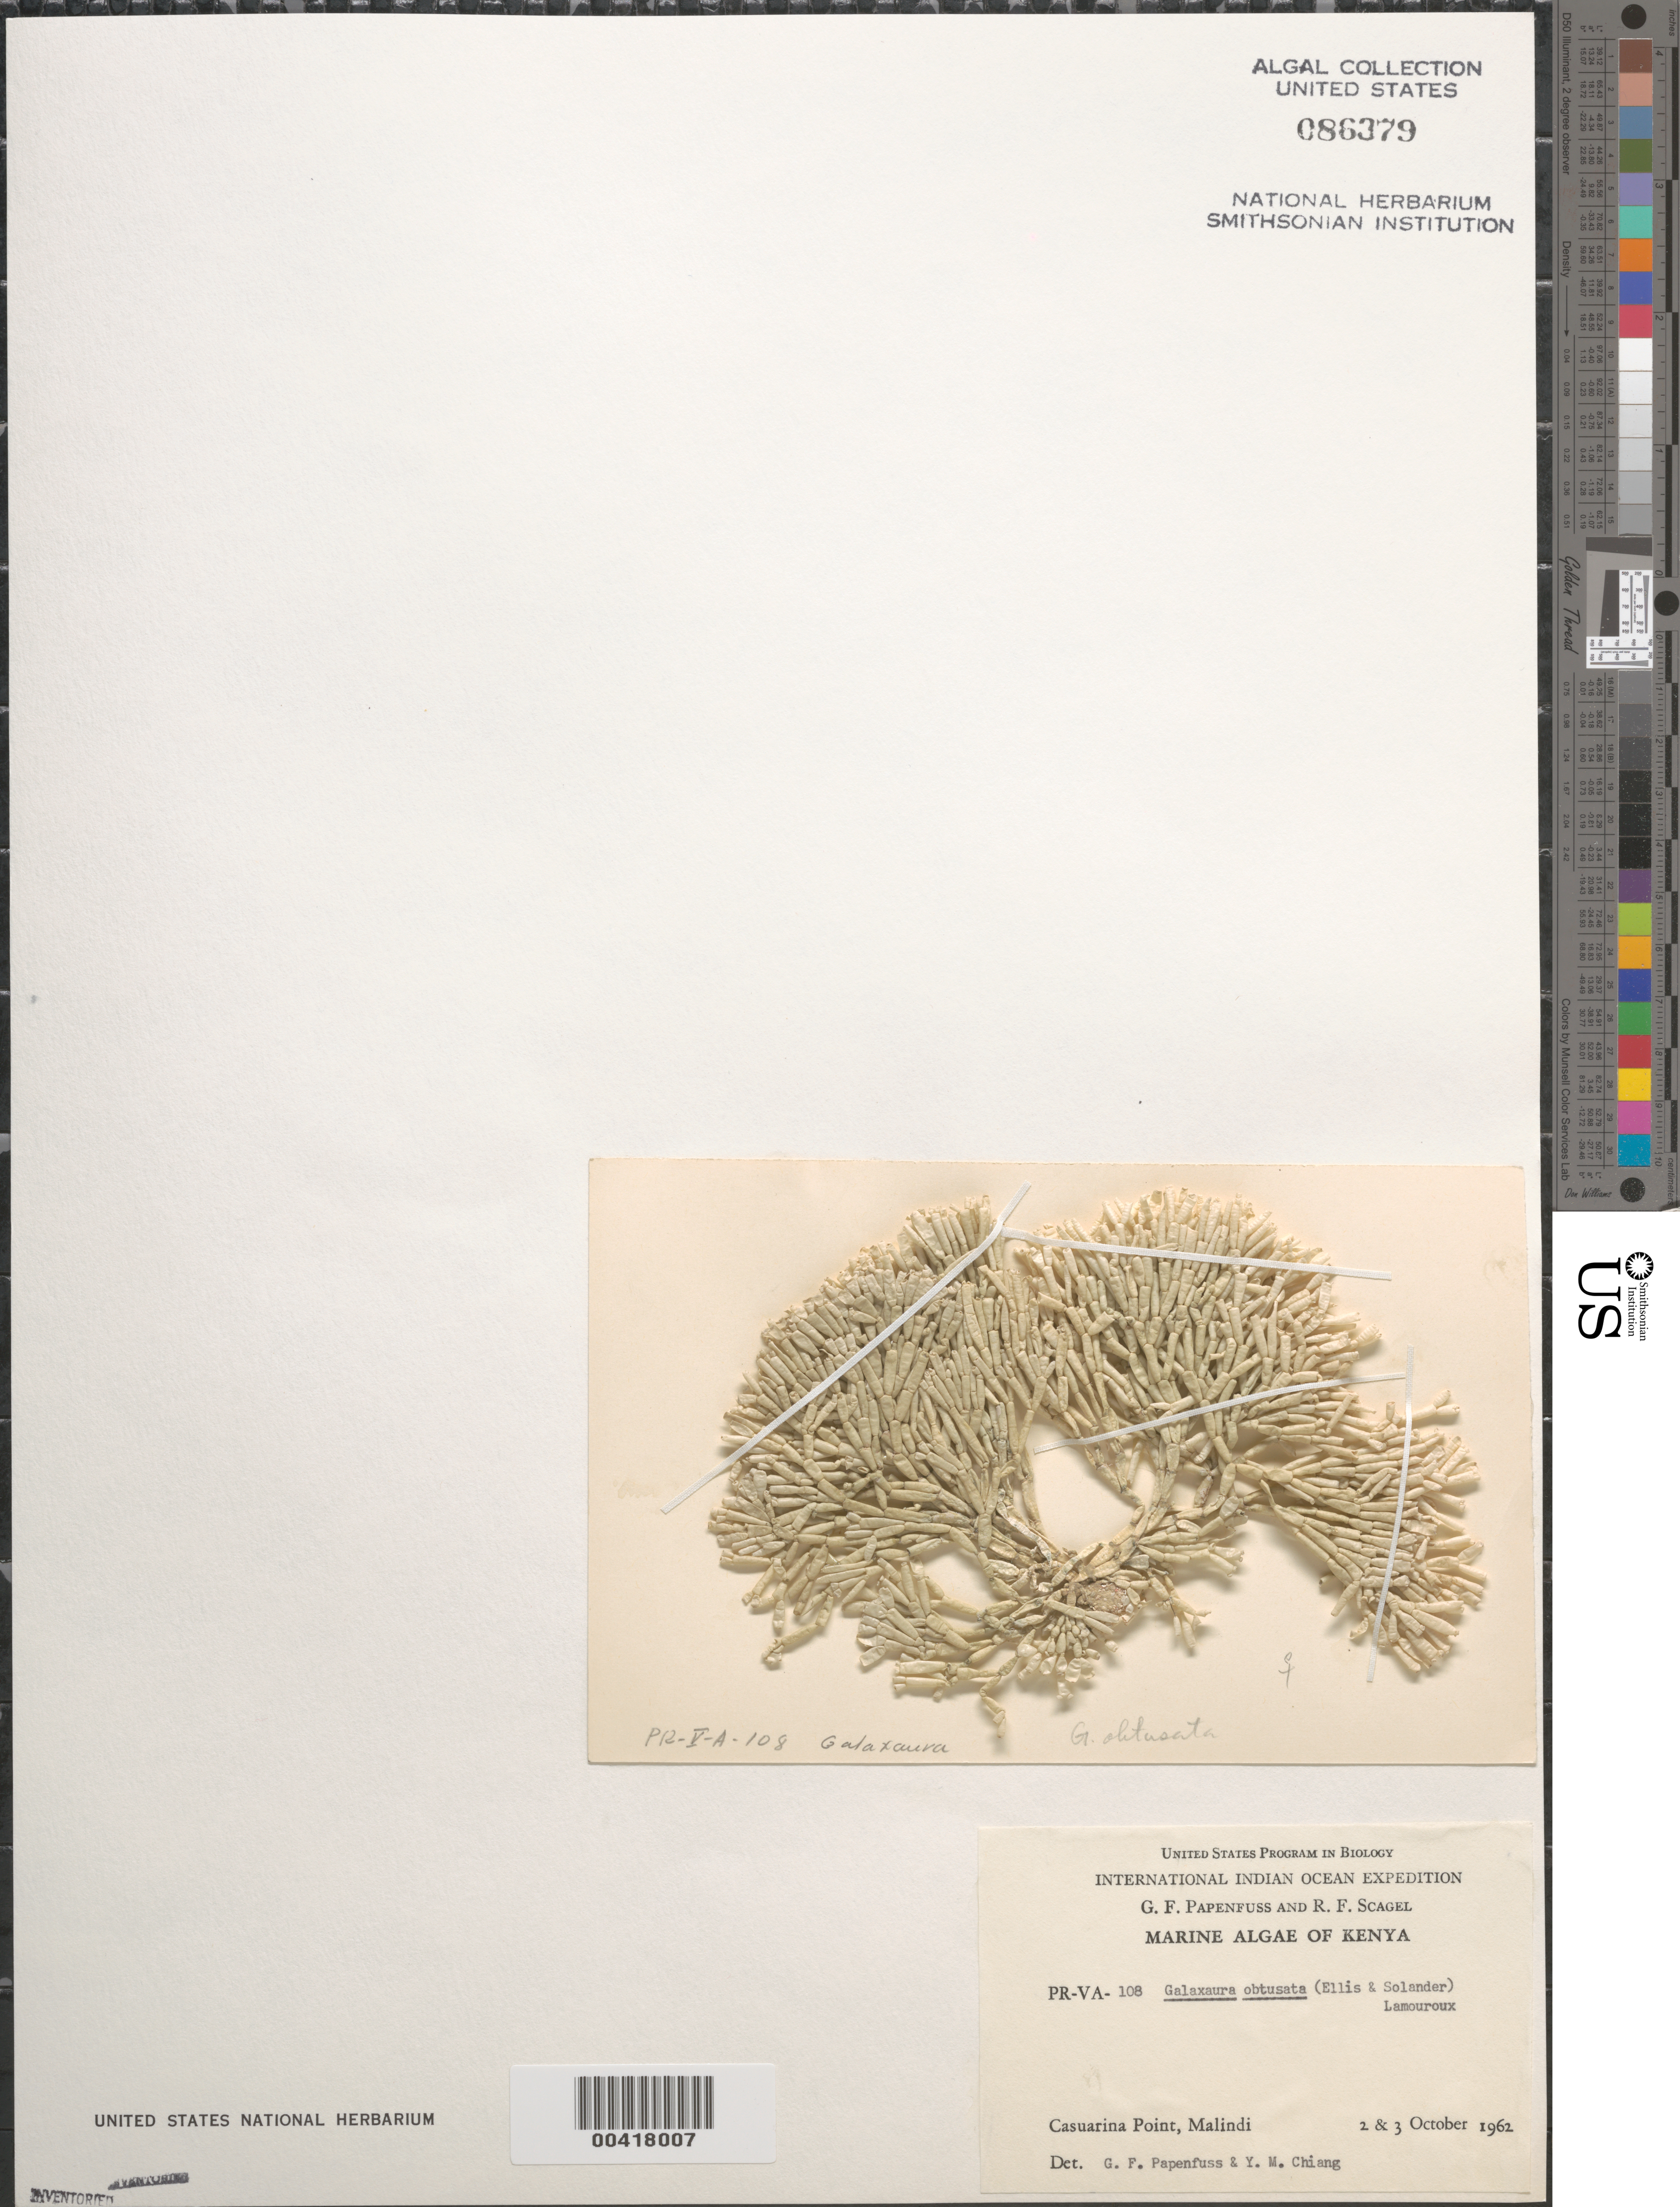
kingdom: Plantae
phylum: Rhodophyta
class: Florideophyceae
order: Nemaliales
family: Galaxauraceae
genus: Dichotomaria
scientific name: Dichotomaria obtusata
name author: (Ellis & Sol.) Lam.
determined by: Algae name updating Project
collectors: G. Papenfuss & R. F. Scagel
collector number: PR-VA-108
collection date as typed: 02 Oct 1962 and 03 Oct 1962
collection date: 1962-10-02,1962-10-03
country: Kenya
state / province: Kilifi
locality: Casuarina Point, Malindi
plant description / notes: International Indian Ocean Expedition, 1962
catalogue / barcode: US 86379